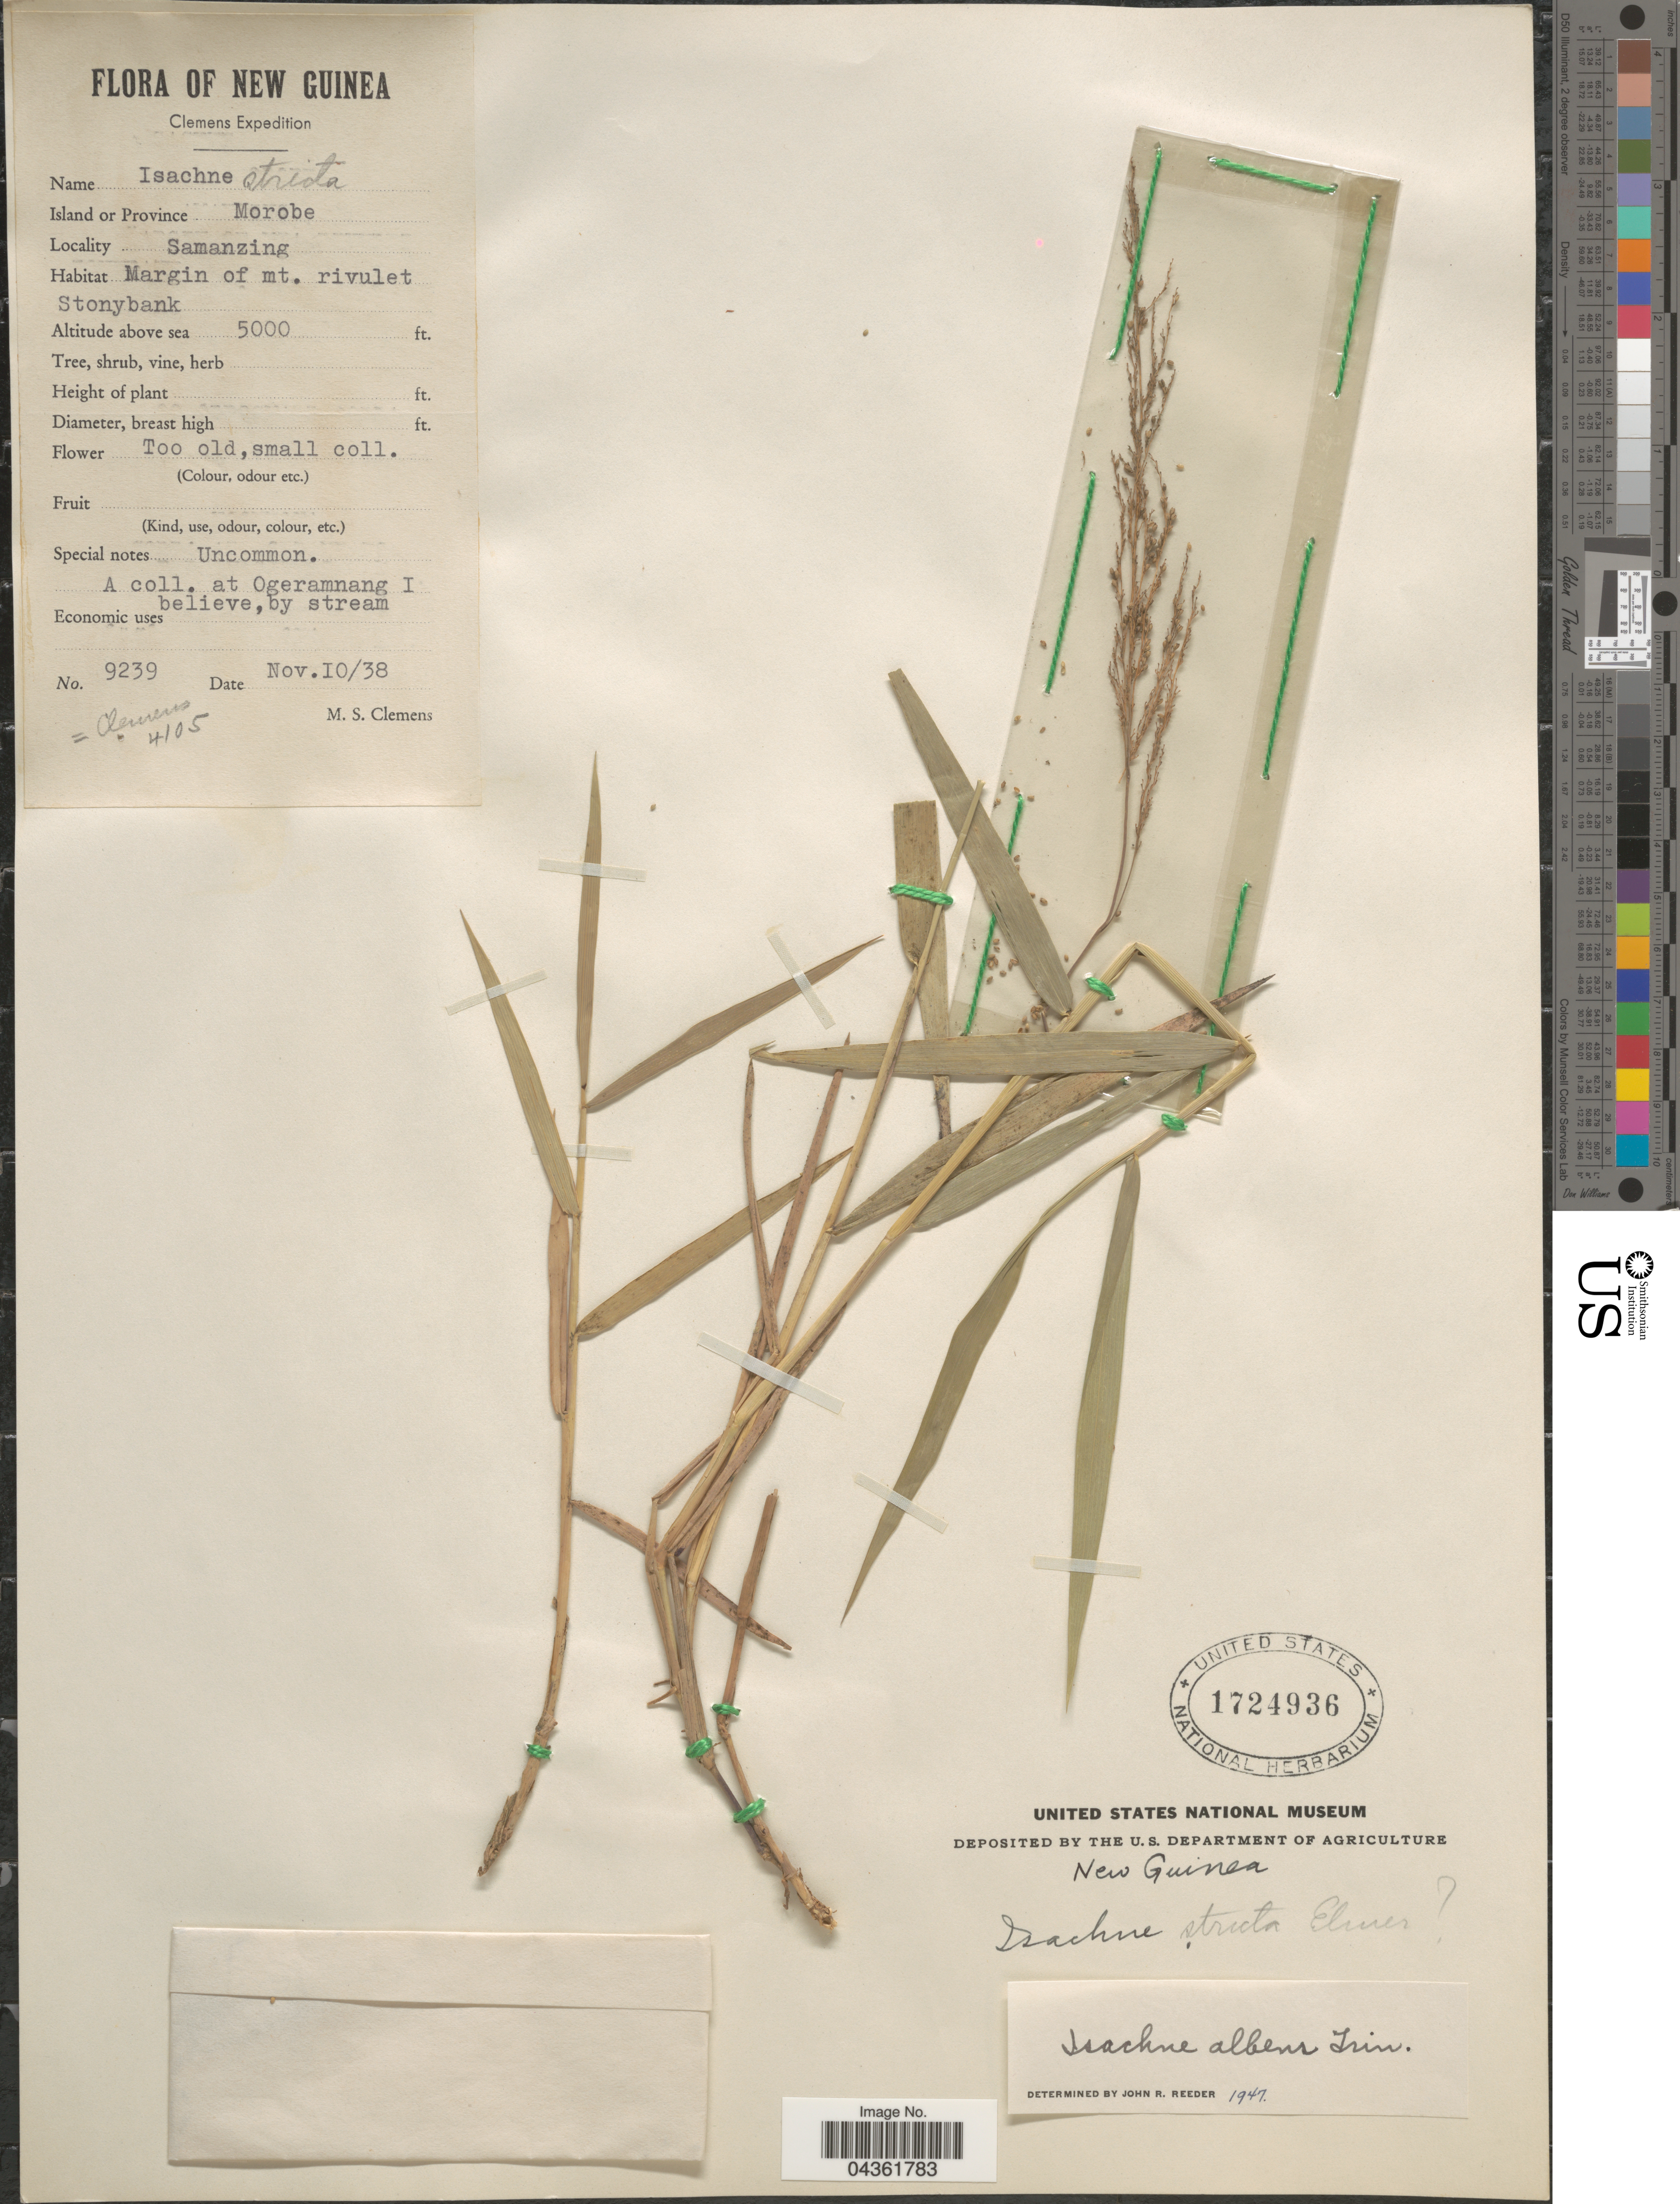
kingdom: Plantae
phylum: Tracheophyta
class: Liliopsida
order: Poales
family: Poaceae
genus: Isachne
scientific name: Isachne albens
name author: Trin.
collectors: M. S. Clemens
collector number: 9239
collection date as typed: Transcribed d/m/y: 10/11/38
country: Papua New Guinea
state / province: Morobe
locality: New Guinea. Clemens Expedition. Samanzing. Margin of mt. rivulet Stonybank.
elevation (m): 1524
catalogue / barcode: US 1724936